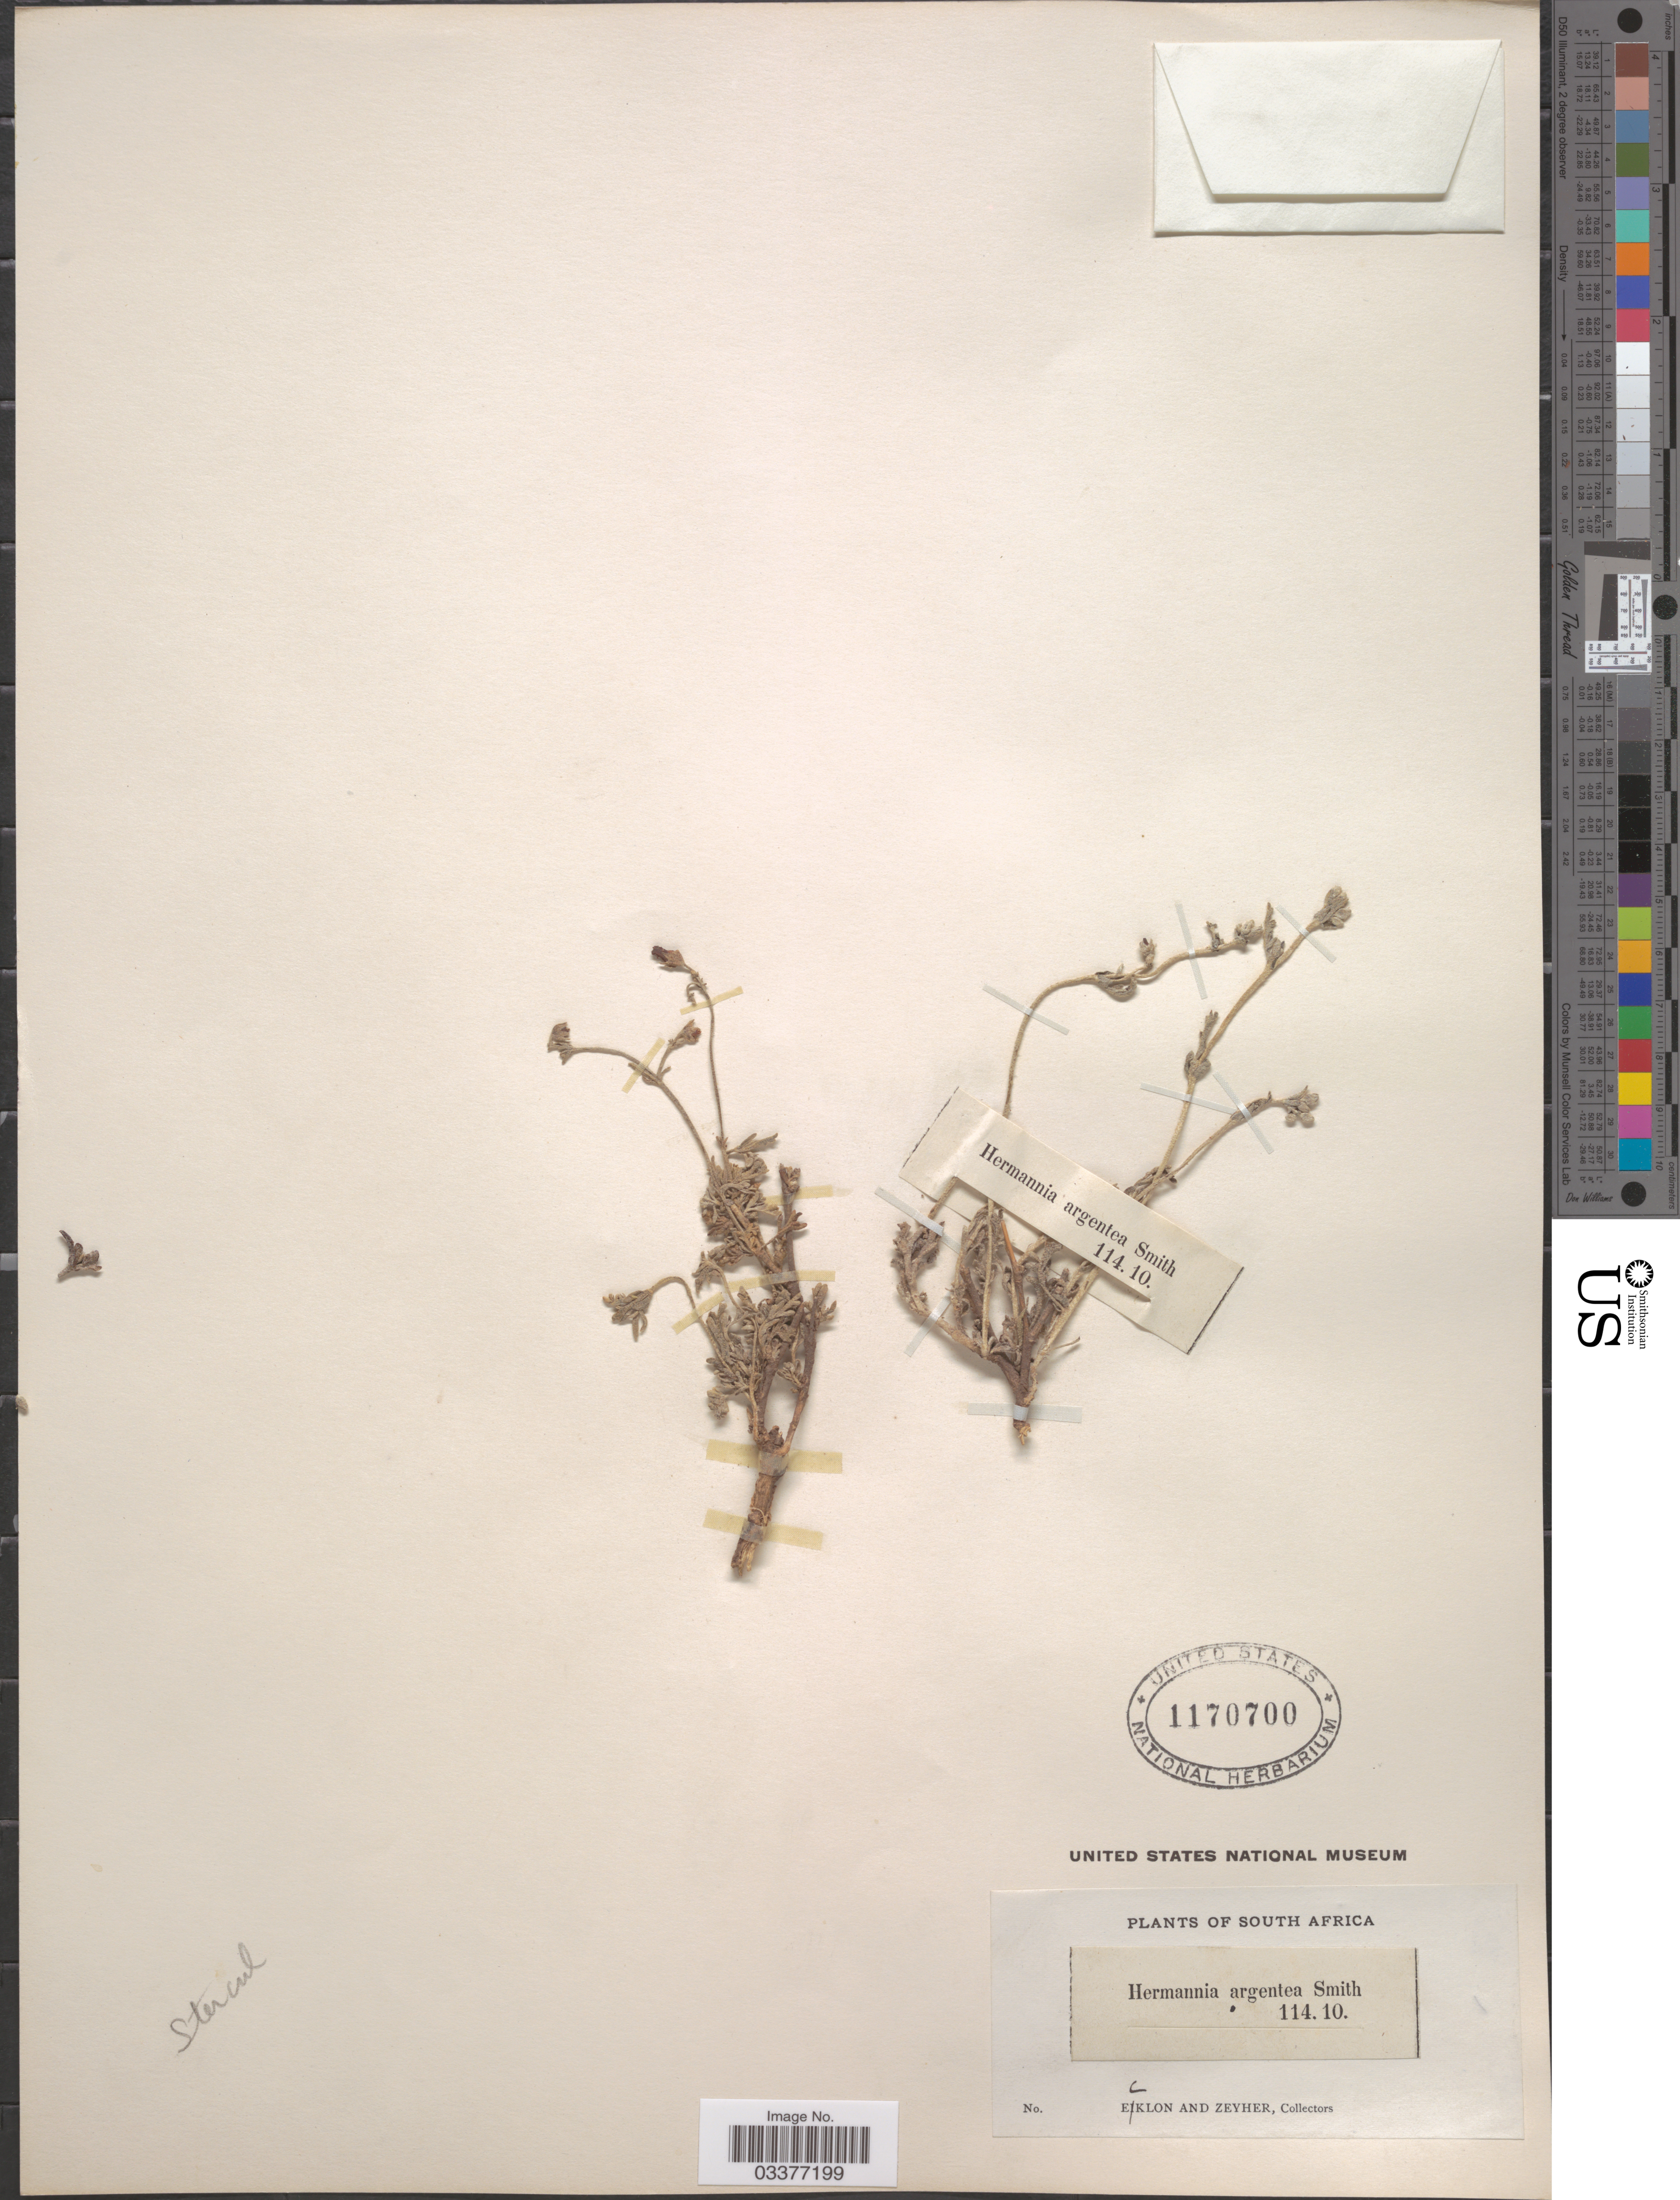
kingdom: Plantae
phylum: Tracheophyta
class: Magnoliopsida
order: Malvales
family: Malvaceae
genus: Hermannia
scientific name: Hermannia argentea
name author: Sm.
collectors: -. Ecklon & -. Zeyher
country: South Africa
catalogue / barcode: US 1170700